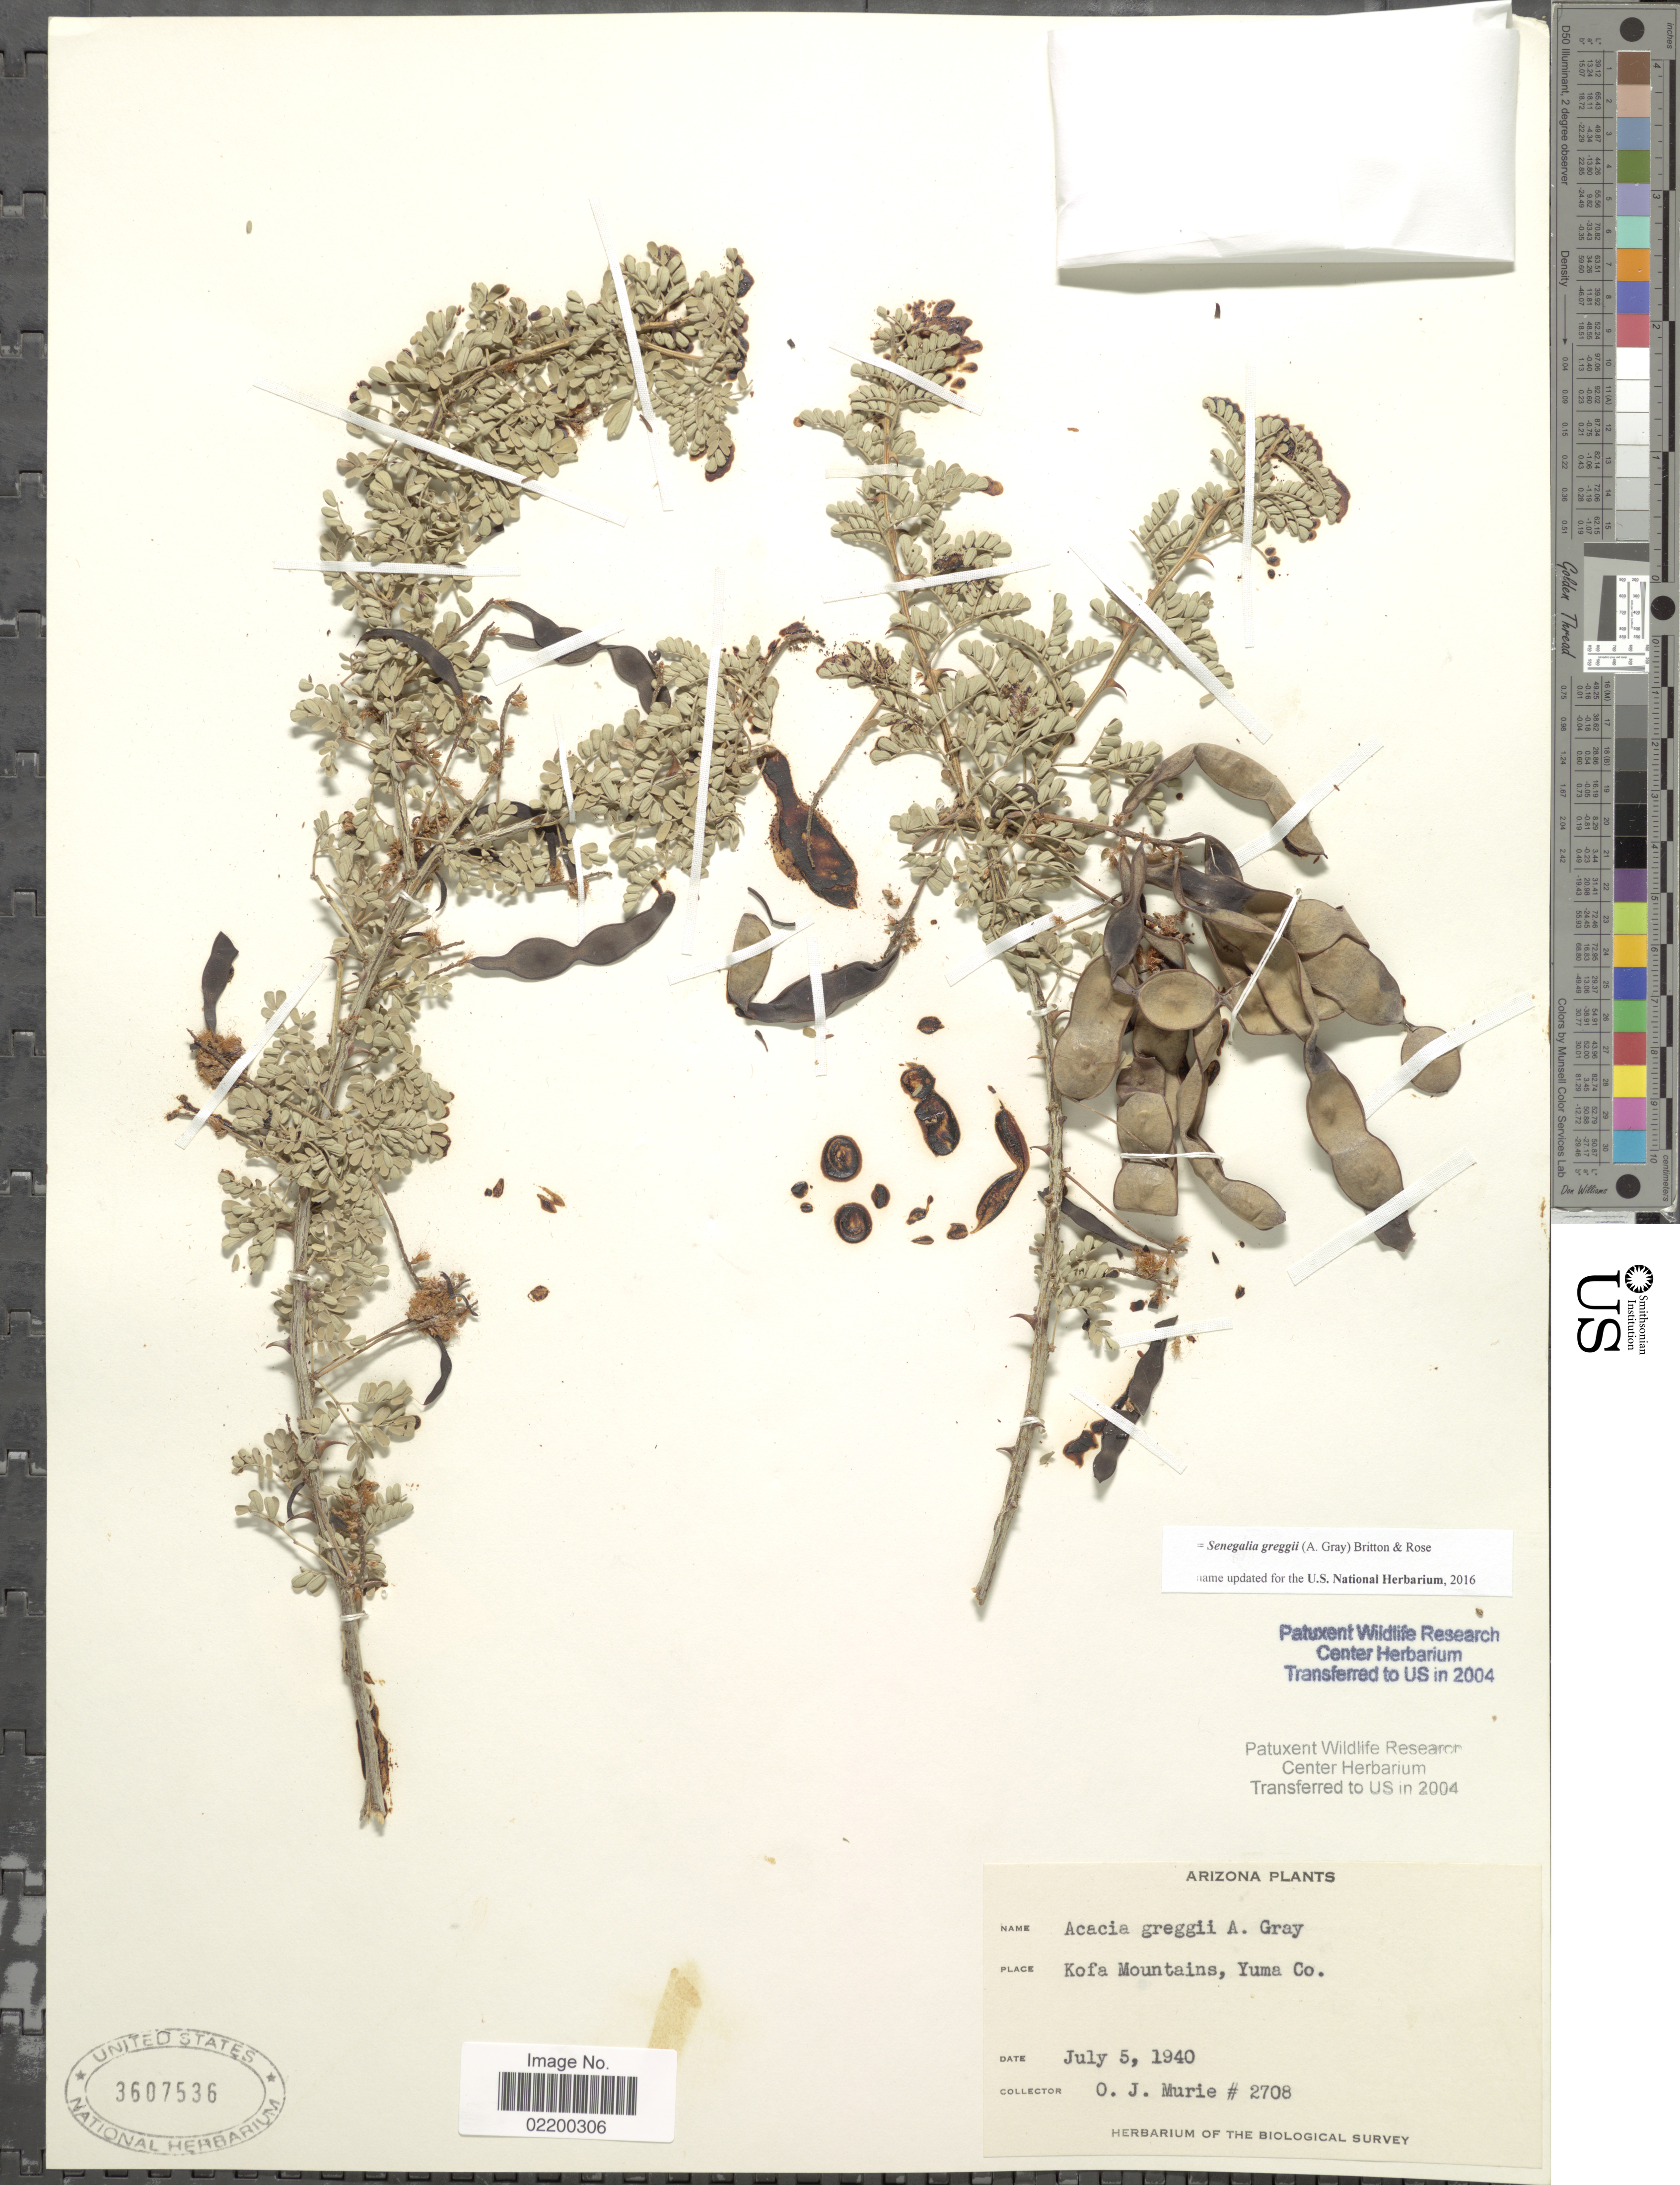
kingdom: Plantae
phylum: Tracheophyta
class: Magnoliopsida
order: Fabales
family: Fabaceae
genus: Senegalia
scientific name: Senegalia greggii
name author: (A. Gray) Britton & Rose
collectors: O. Murie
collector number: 2708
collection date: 1940-07-05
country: United States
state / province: Arizona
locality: Kofa Mountains, Yuma Co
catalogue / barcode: US 3607536